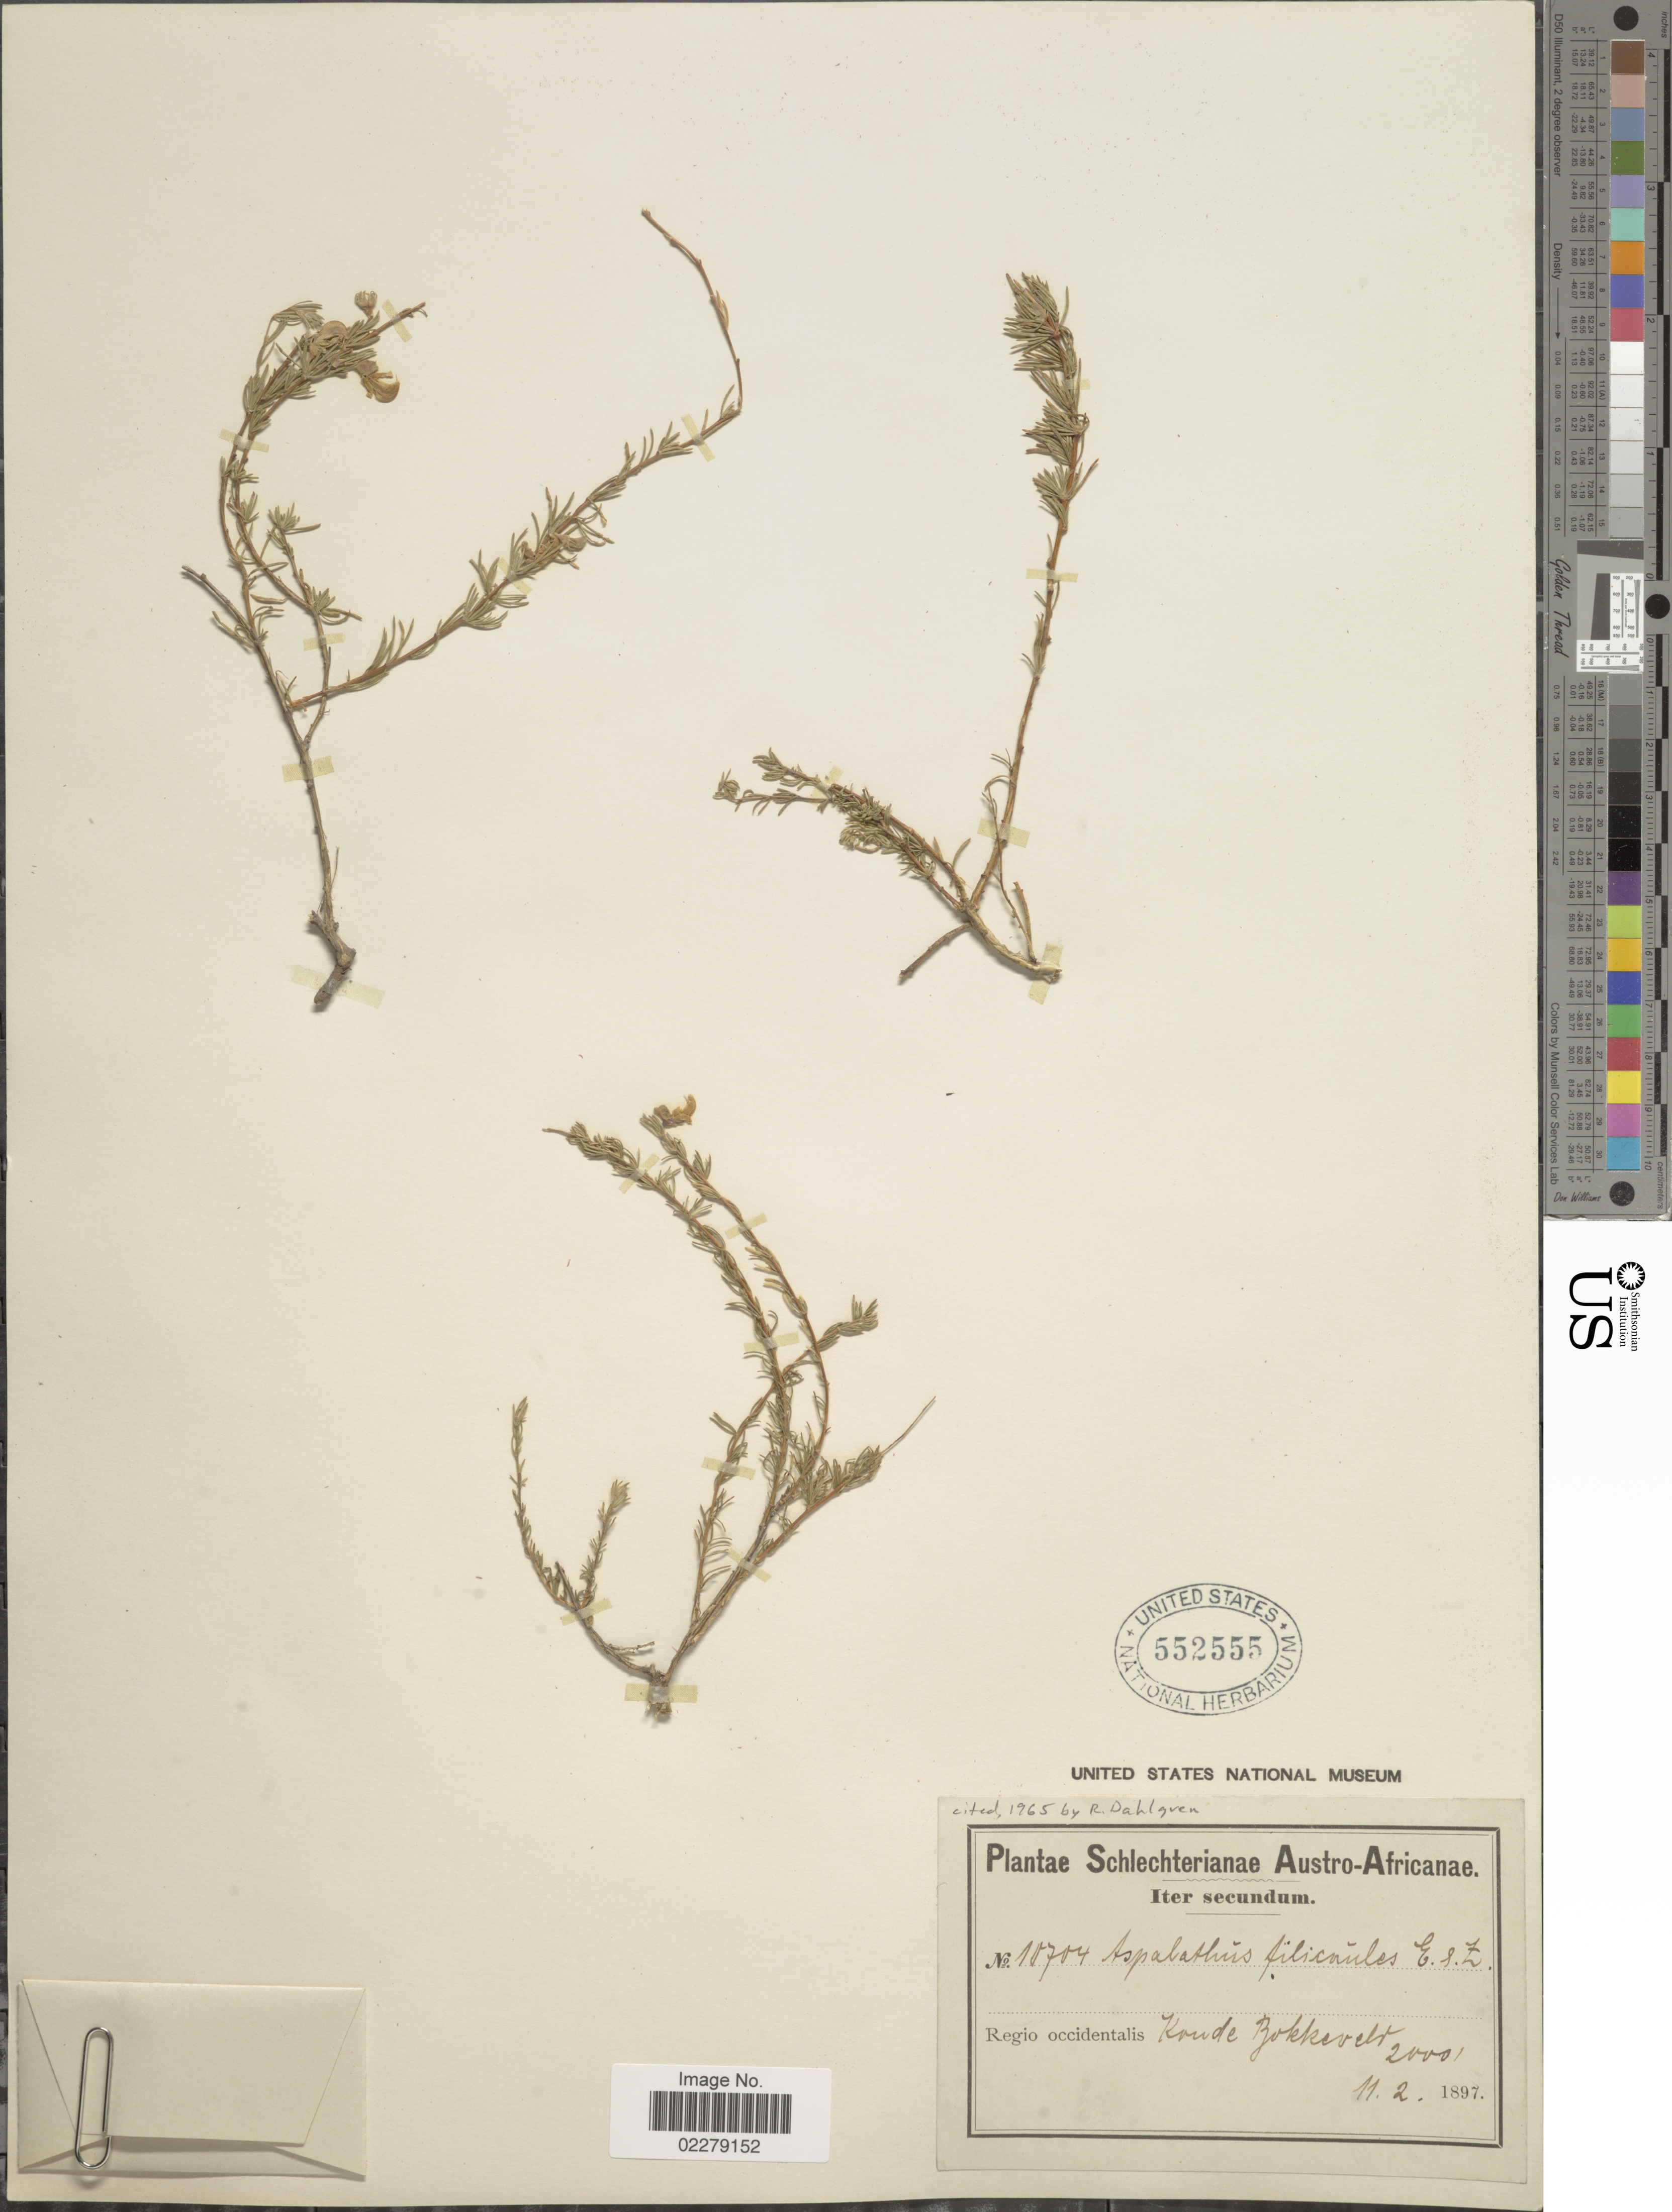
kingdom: Plantae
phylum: Tracheophyta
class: Magnoliopsida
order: Fabales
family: Fabaceae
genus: Aspalathus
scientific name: Aspalathus filicaulis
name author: Eckl. & Zeyh.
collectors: Schlechter, --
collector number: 10704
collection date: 1897-02-11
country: South Africa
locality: Austro- Africanae. Regio occidentalis, Koude Bokkeveld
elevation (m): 610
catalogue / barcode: US 552555